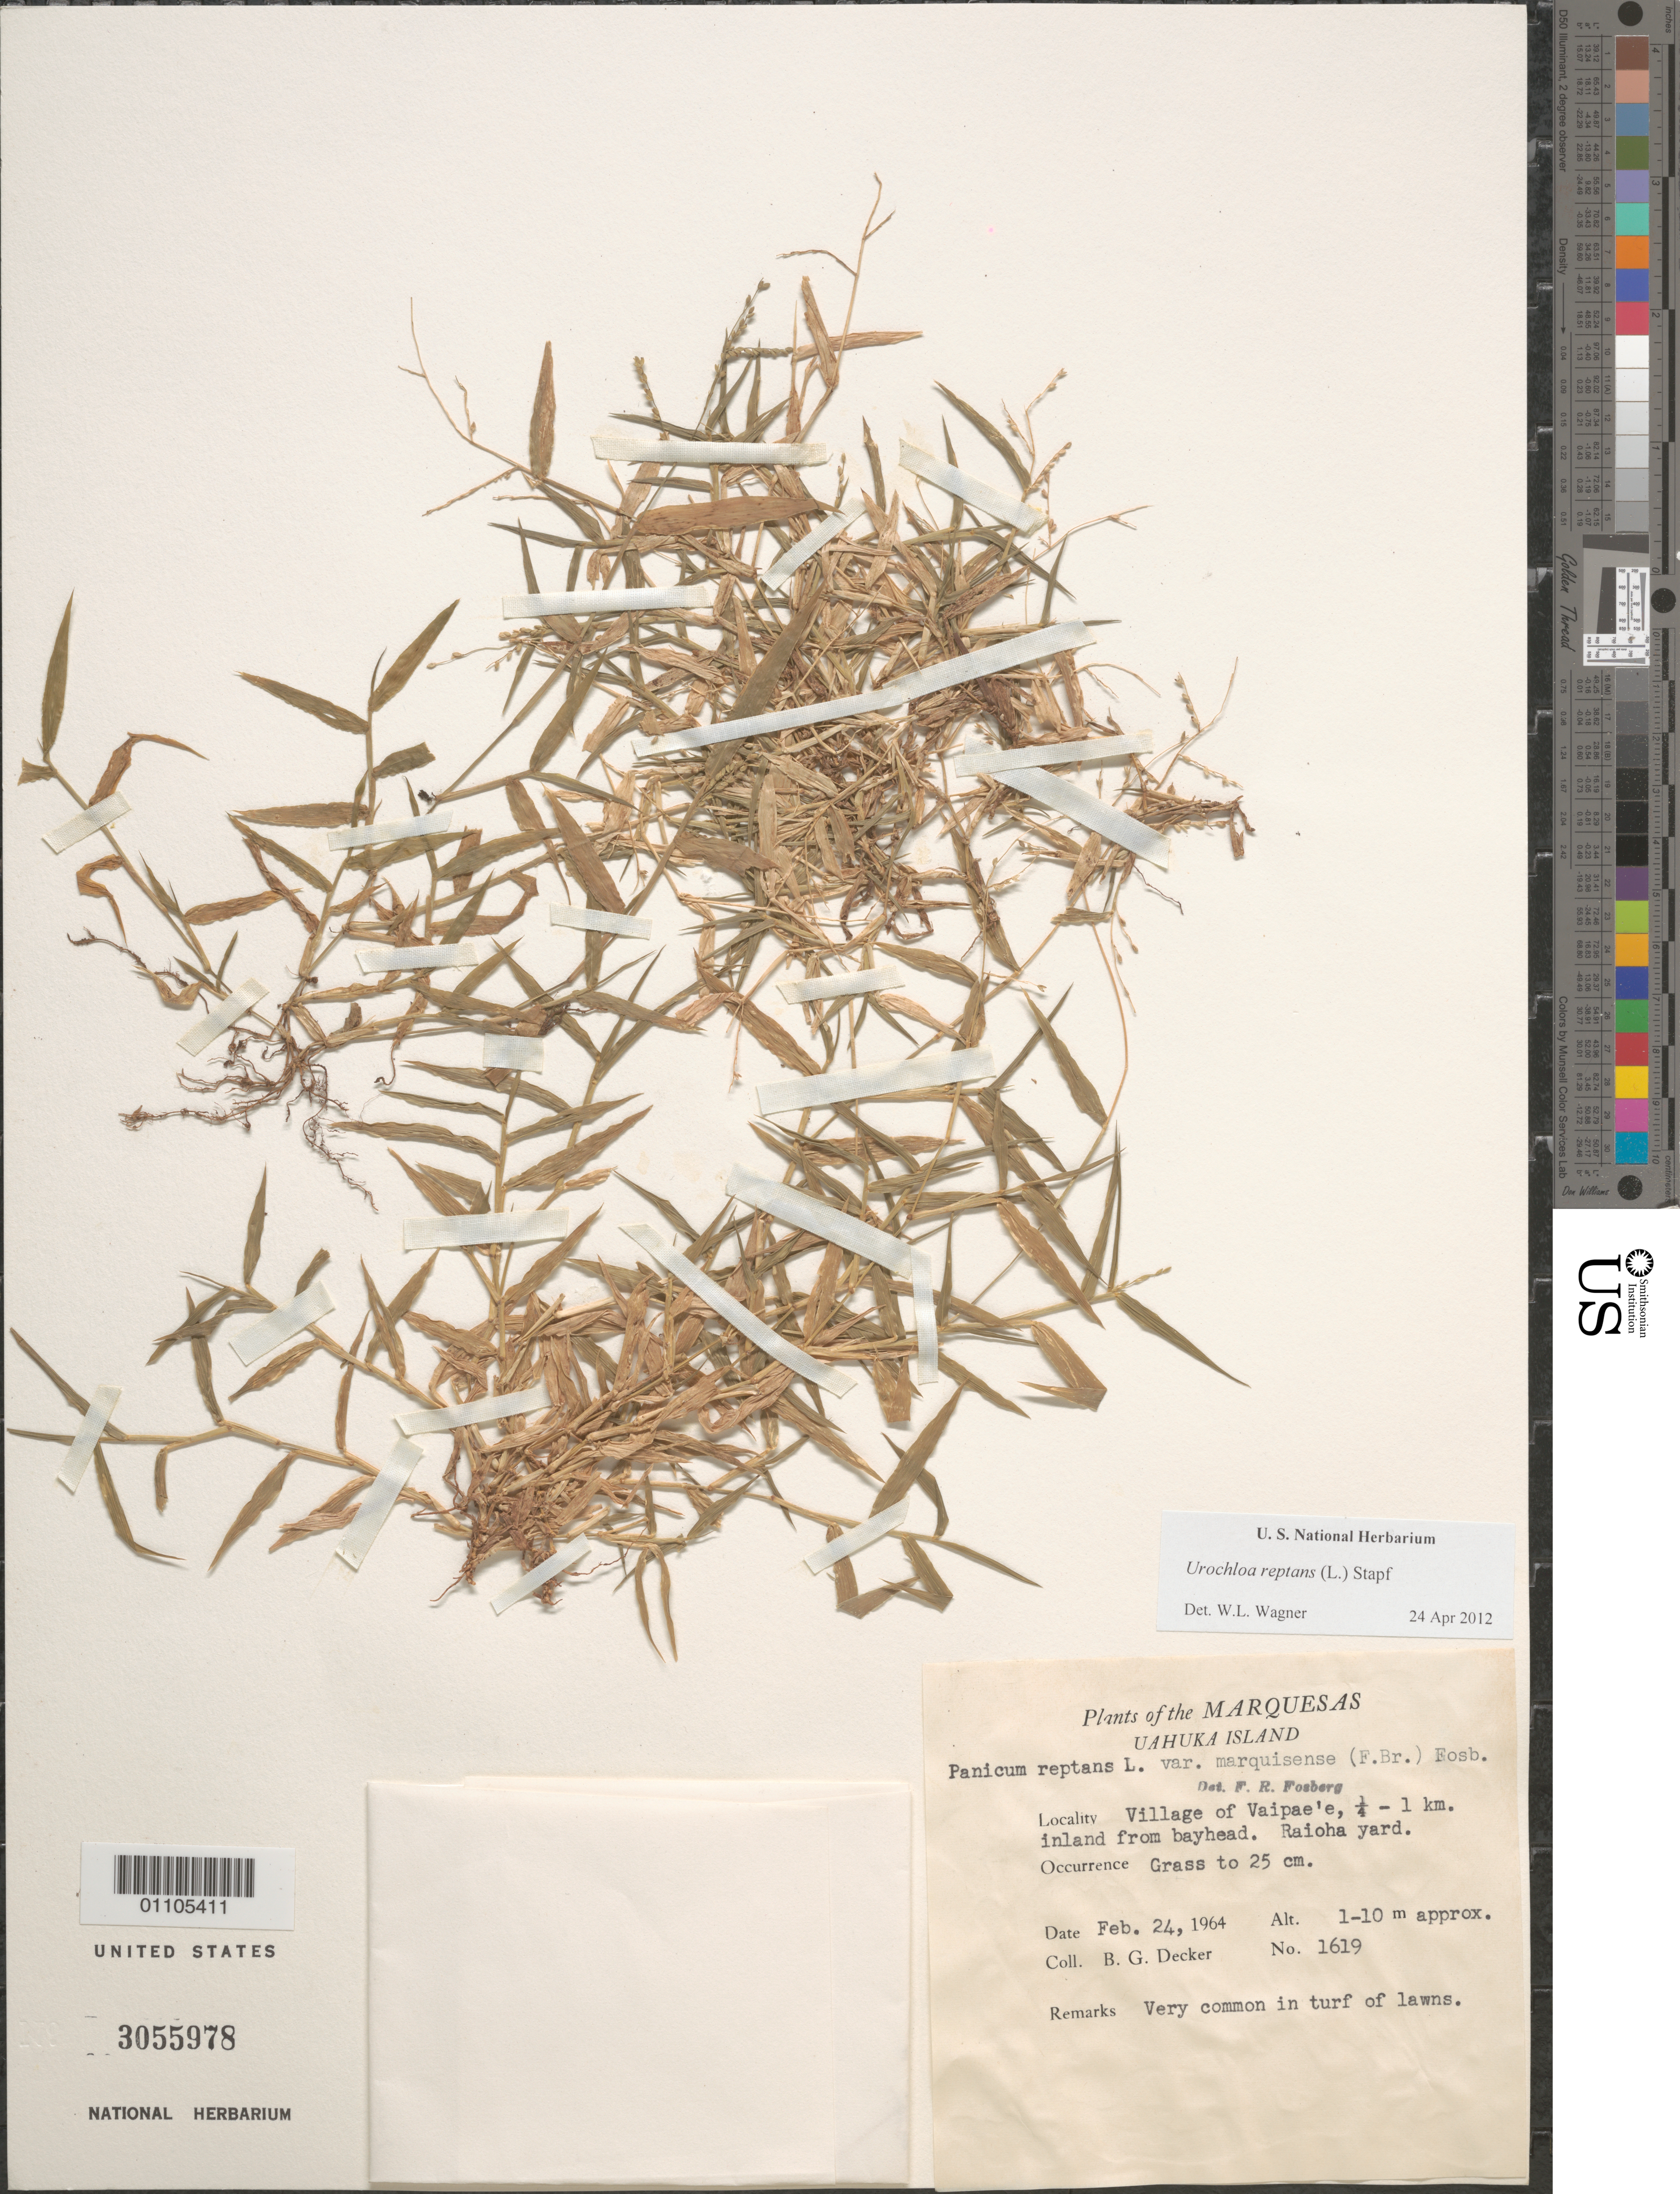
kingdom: Plantae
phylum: Tracheophyta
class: Liliopsida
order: Poales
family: Poaceae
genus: Urochloa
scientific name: Urochloa reptans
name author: (L.) Stapf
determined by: Wagner, W. L., (BOT), Smithsonian Institution - National Museum of Natural History (UNITED STATES)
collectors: B. G. Decker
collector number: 1619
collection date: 1964-02-24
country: French Polynesia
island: Ua Huka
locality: Vaipae'e village, 0.25-1 km inland from bayhead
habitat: Raioha yard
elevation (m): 1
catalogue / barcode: US 3055978